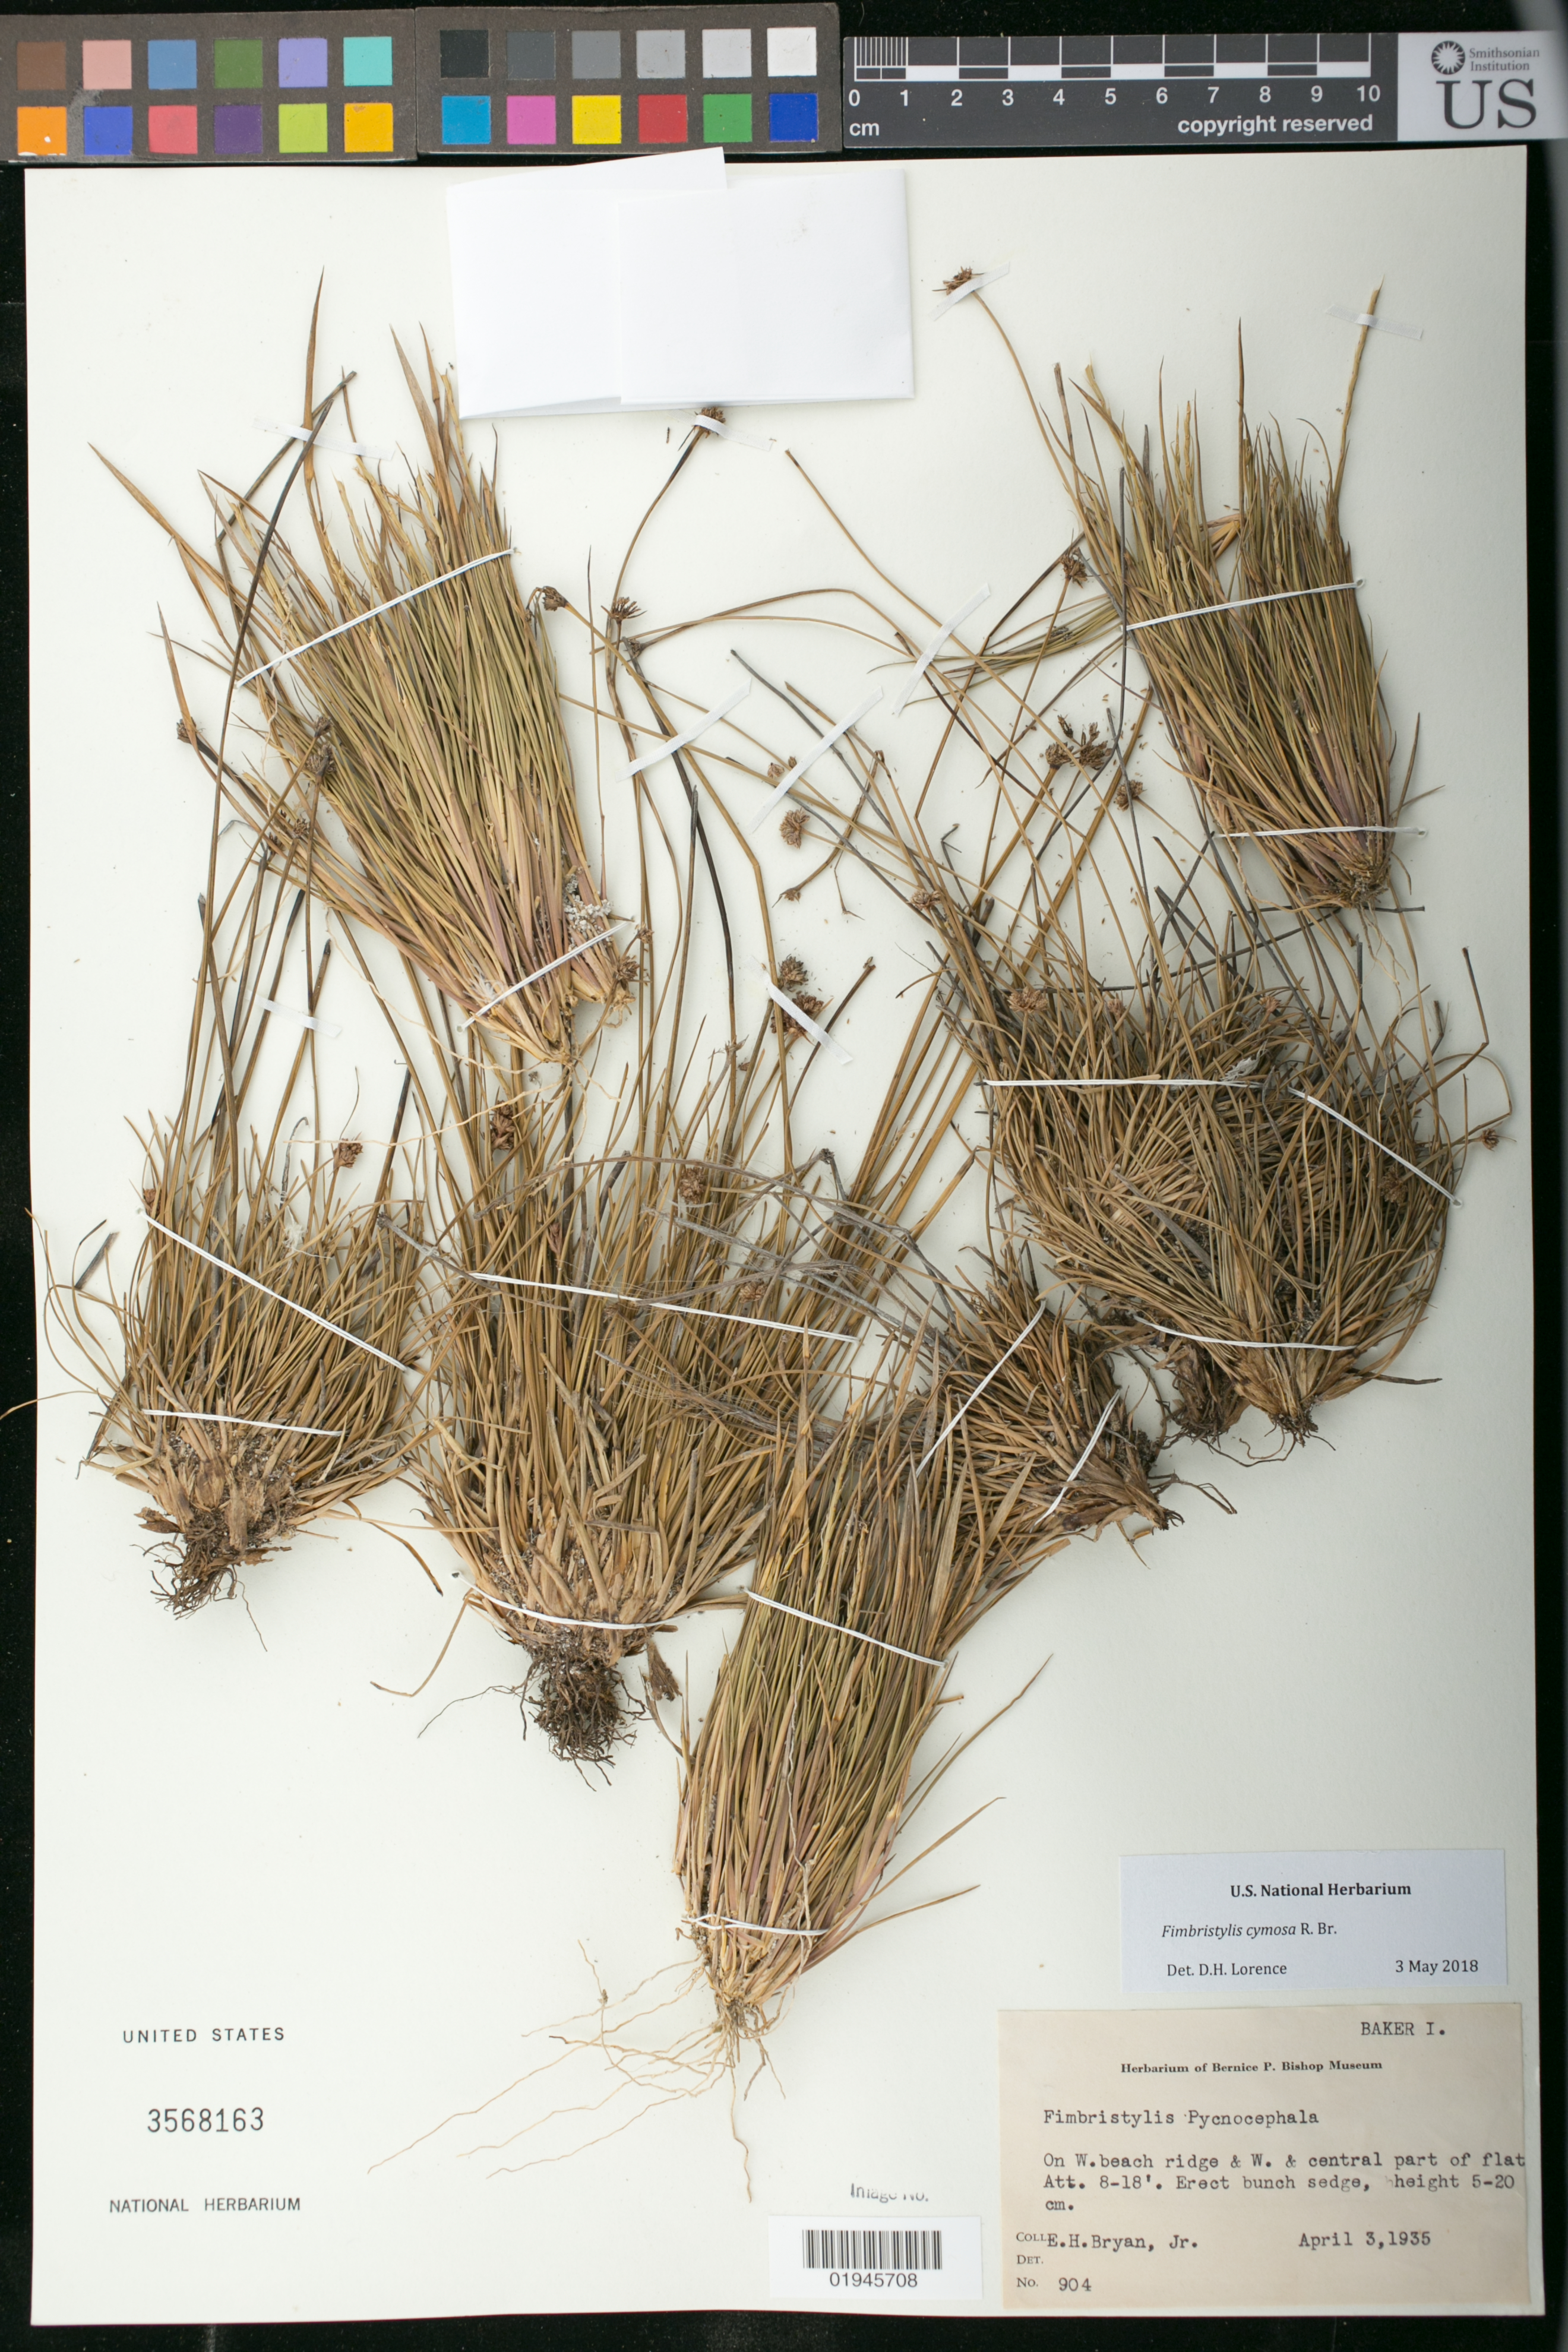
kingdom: Plantae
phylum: Tracheophyta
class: Liliopsida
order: Poales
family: Cyperaceae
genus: Fimbristylis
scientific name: Fimbristylis cymosa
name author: R. Br.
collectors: E. Bryan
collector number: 904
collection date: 1935-04-03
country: U.S. Administered Pacific Islands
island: Baker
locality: On W. beach ridge and W and central part of flat.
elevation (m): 2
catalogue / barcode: US 3568163